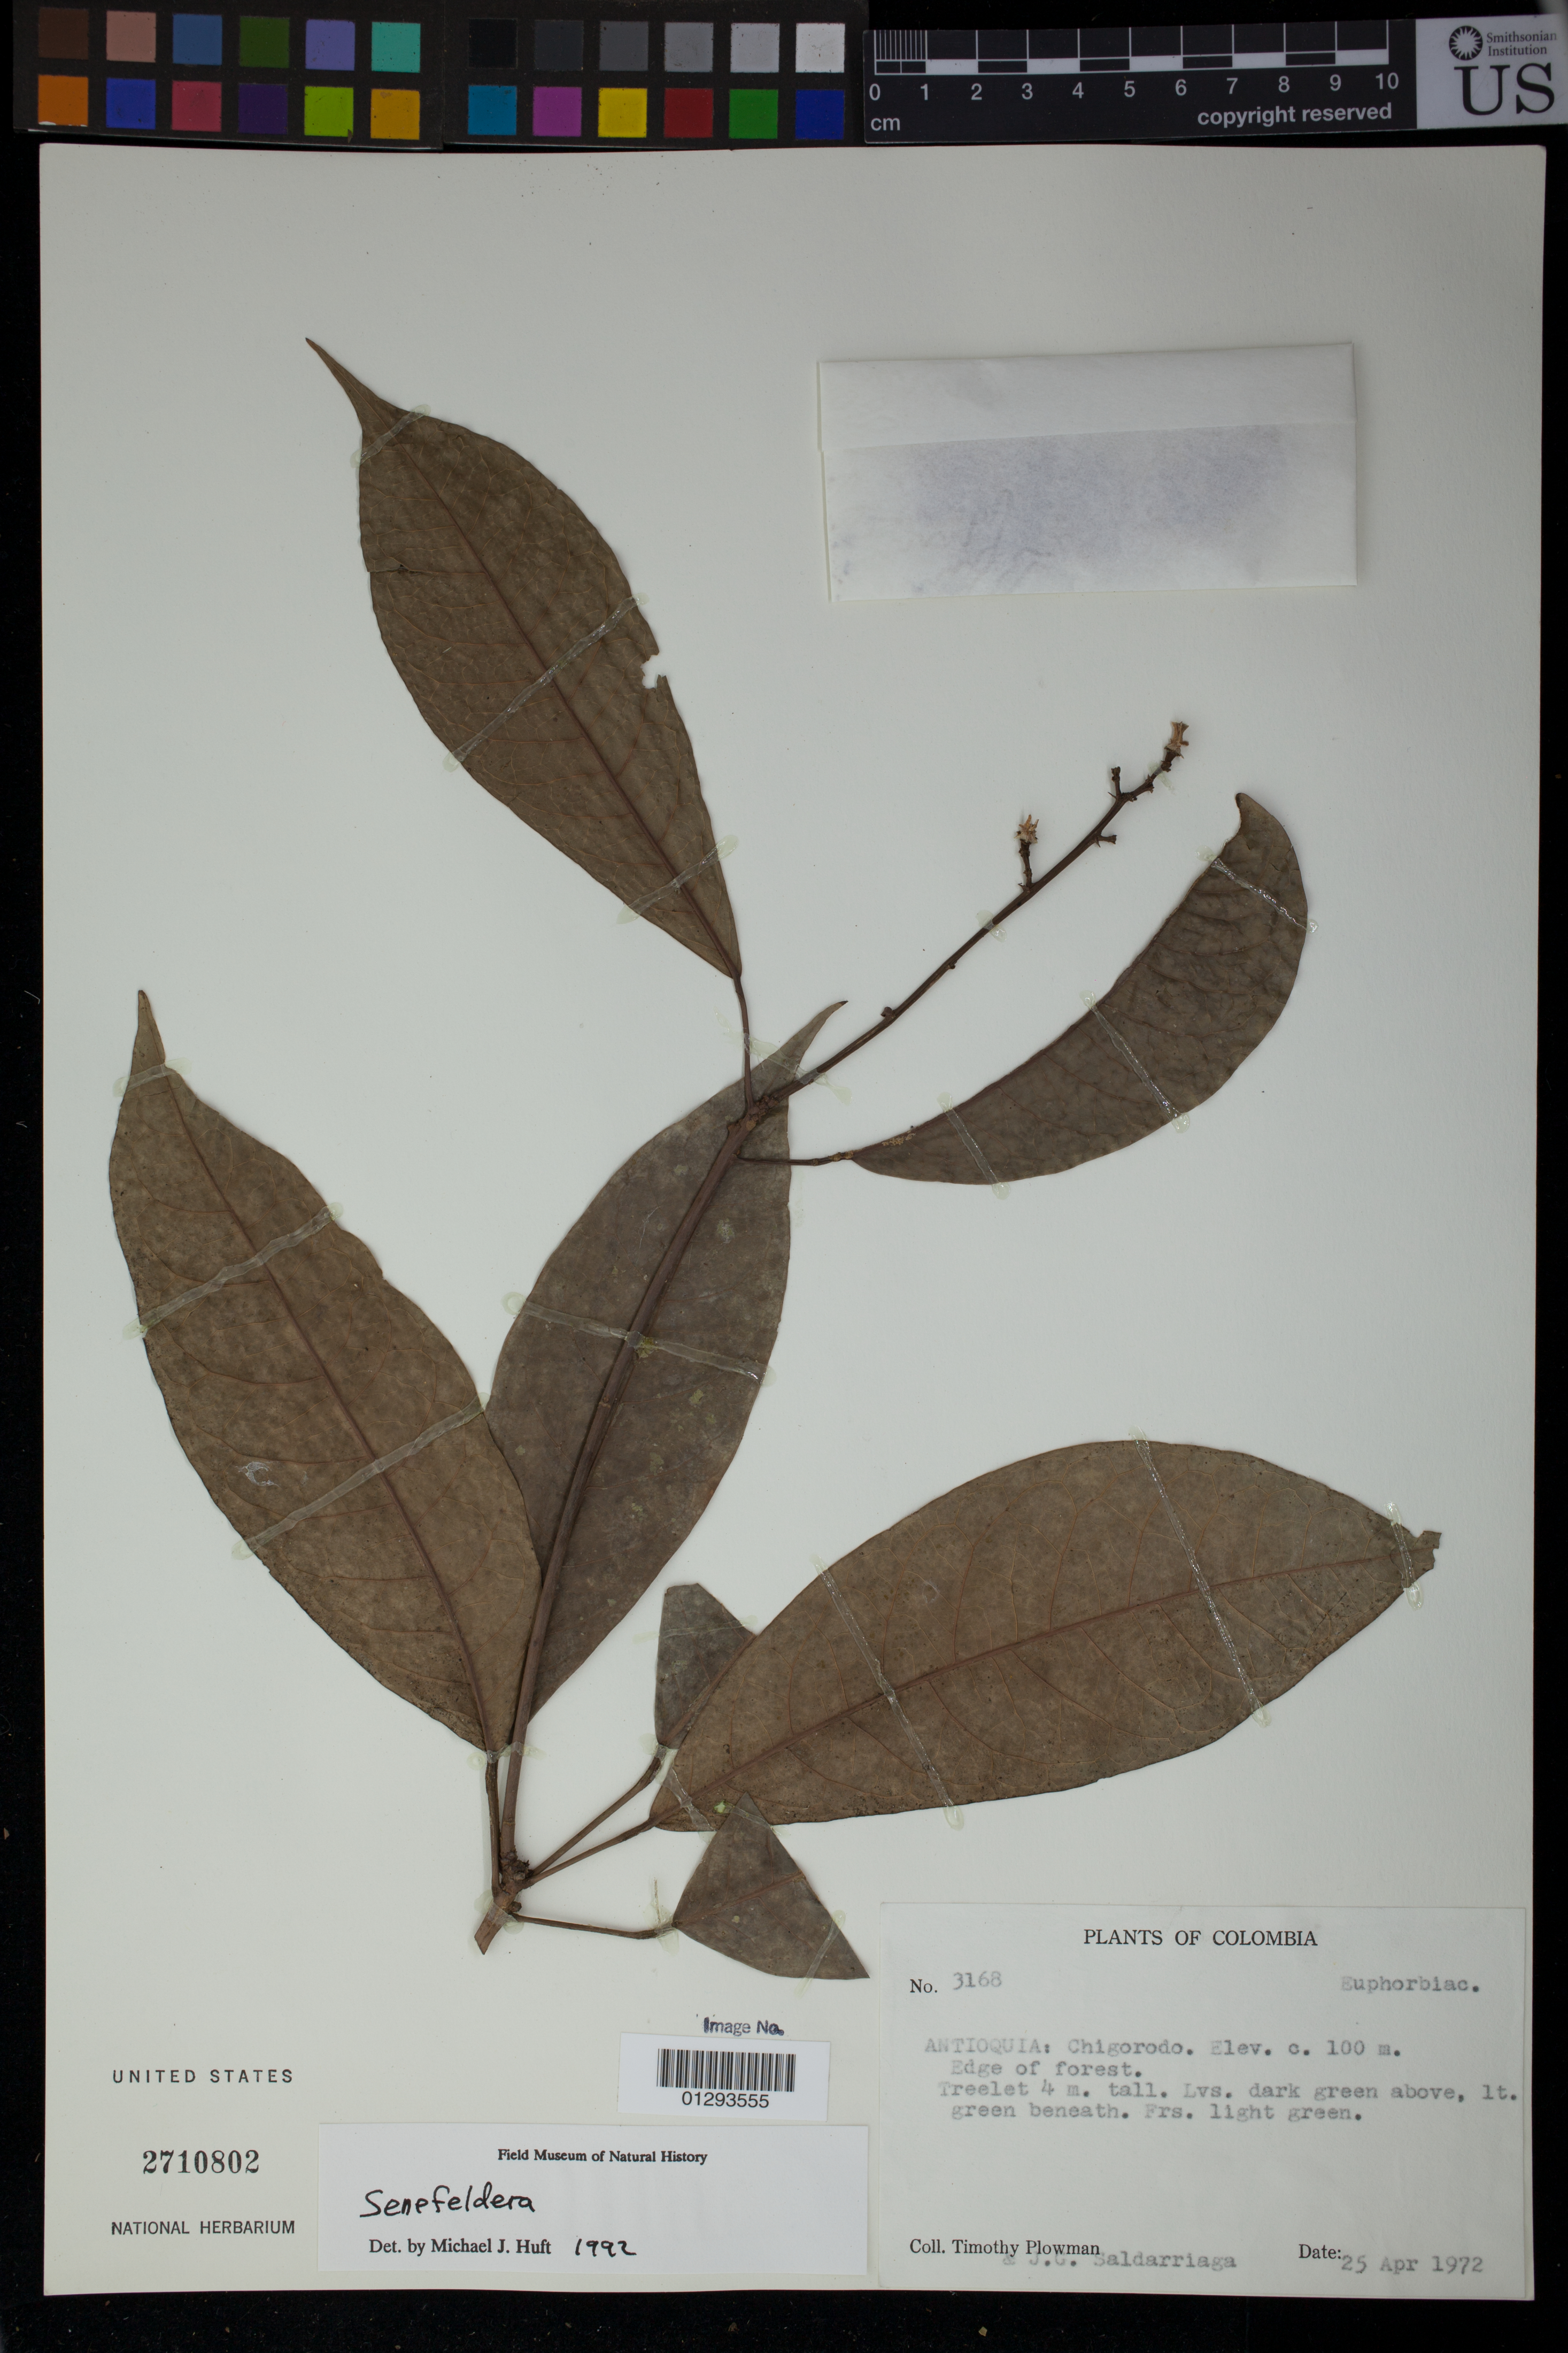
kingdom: Plantae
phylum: Tracheophyta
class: Magnoliopsida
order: Malpighiales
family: Euphorbiaceae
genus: Senefeldera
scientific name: Senefeldera sp.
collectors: T. Plowman & J. Saldarriaga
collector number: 3168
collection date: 1972-04-25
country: Colombia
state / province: Antioquia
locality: Chigorodo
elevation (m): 100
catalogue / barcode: US 2710802